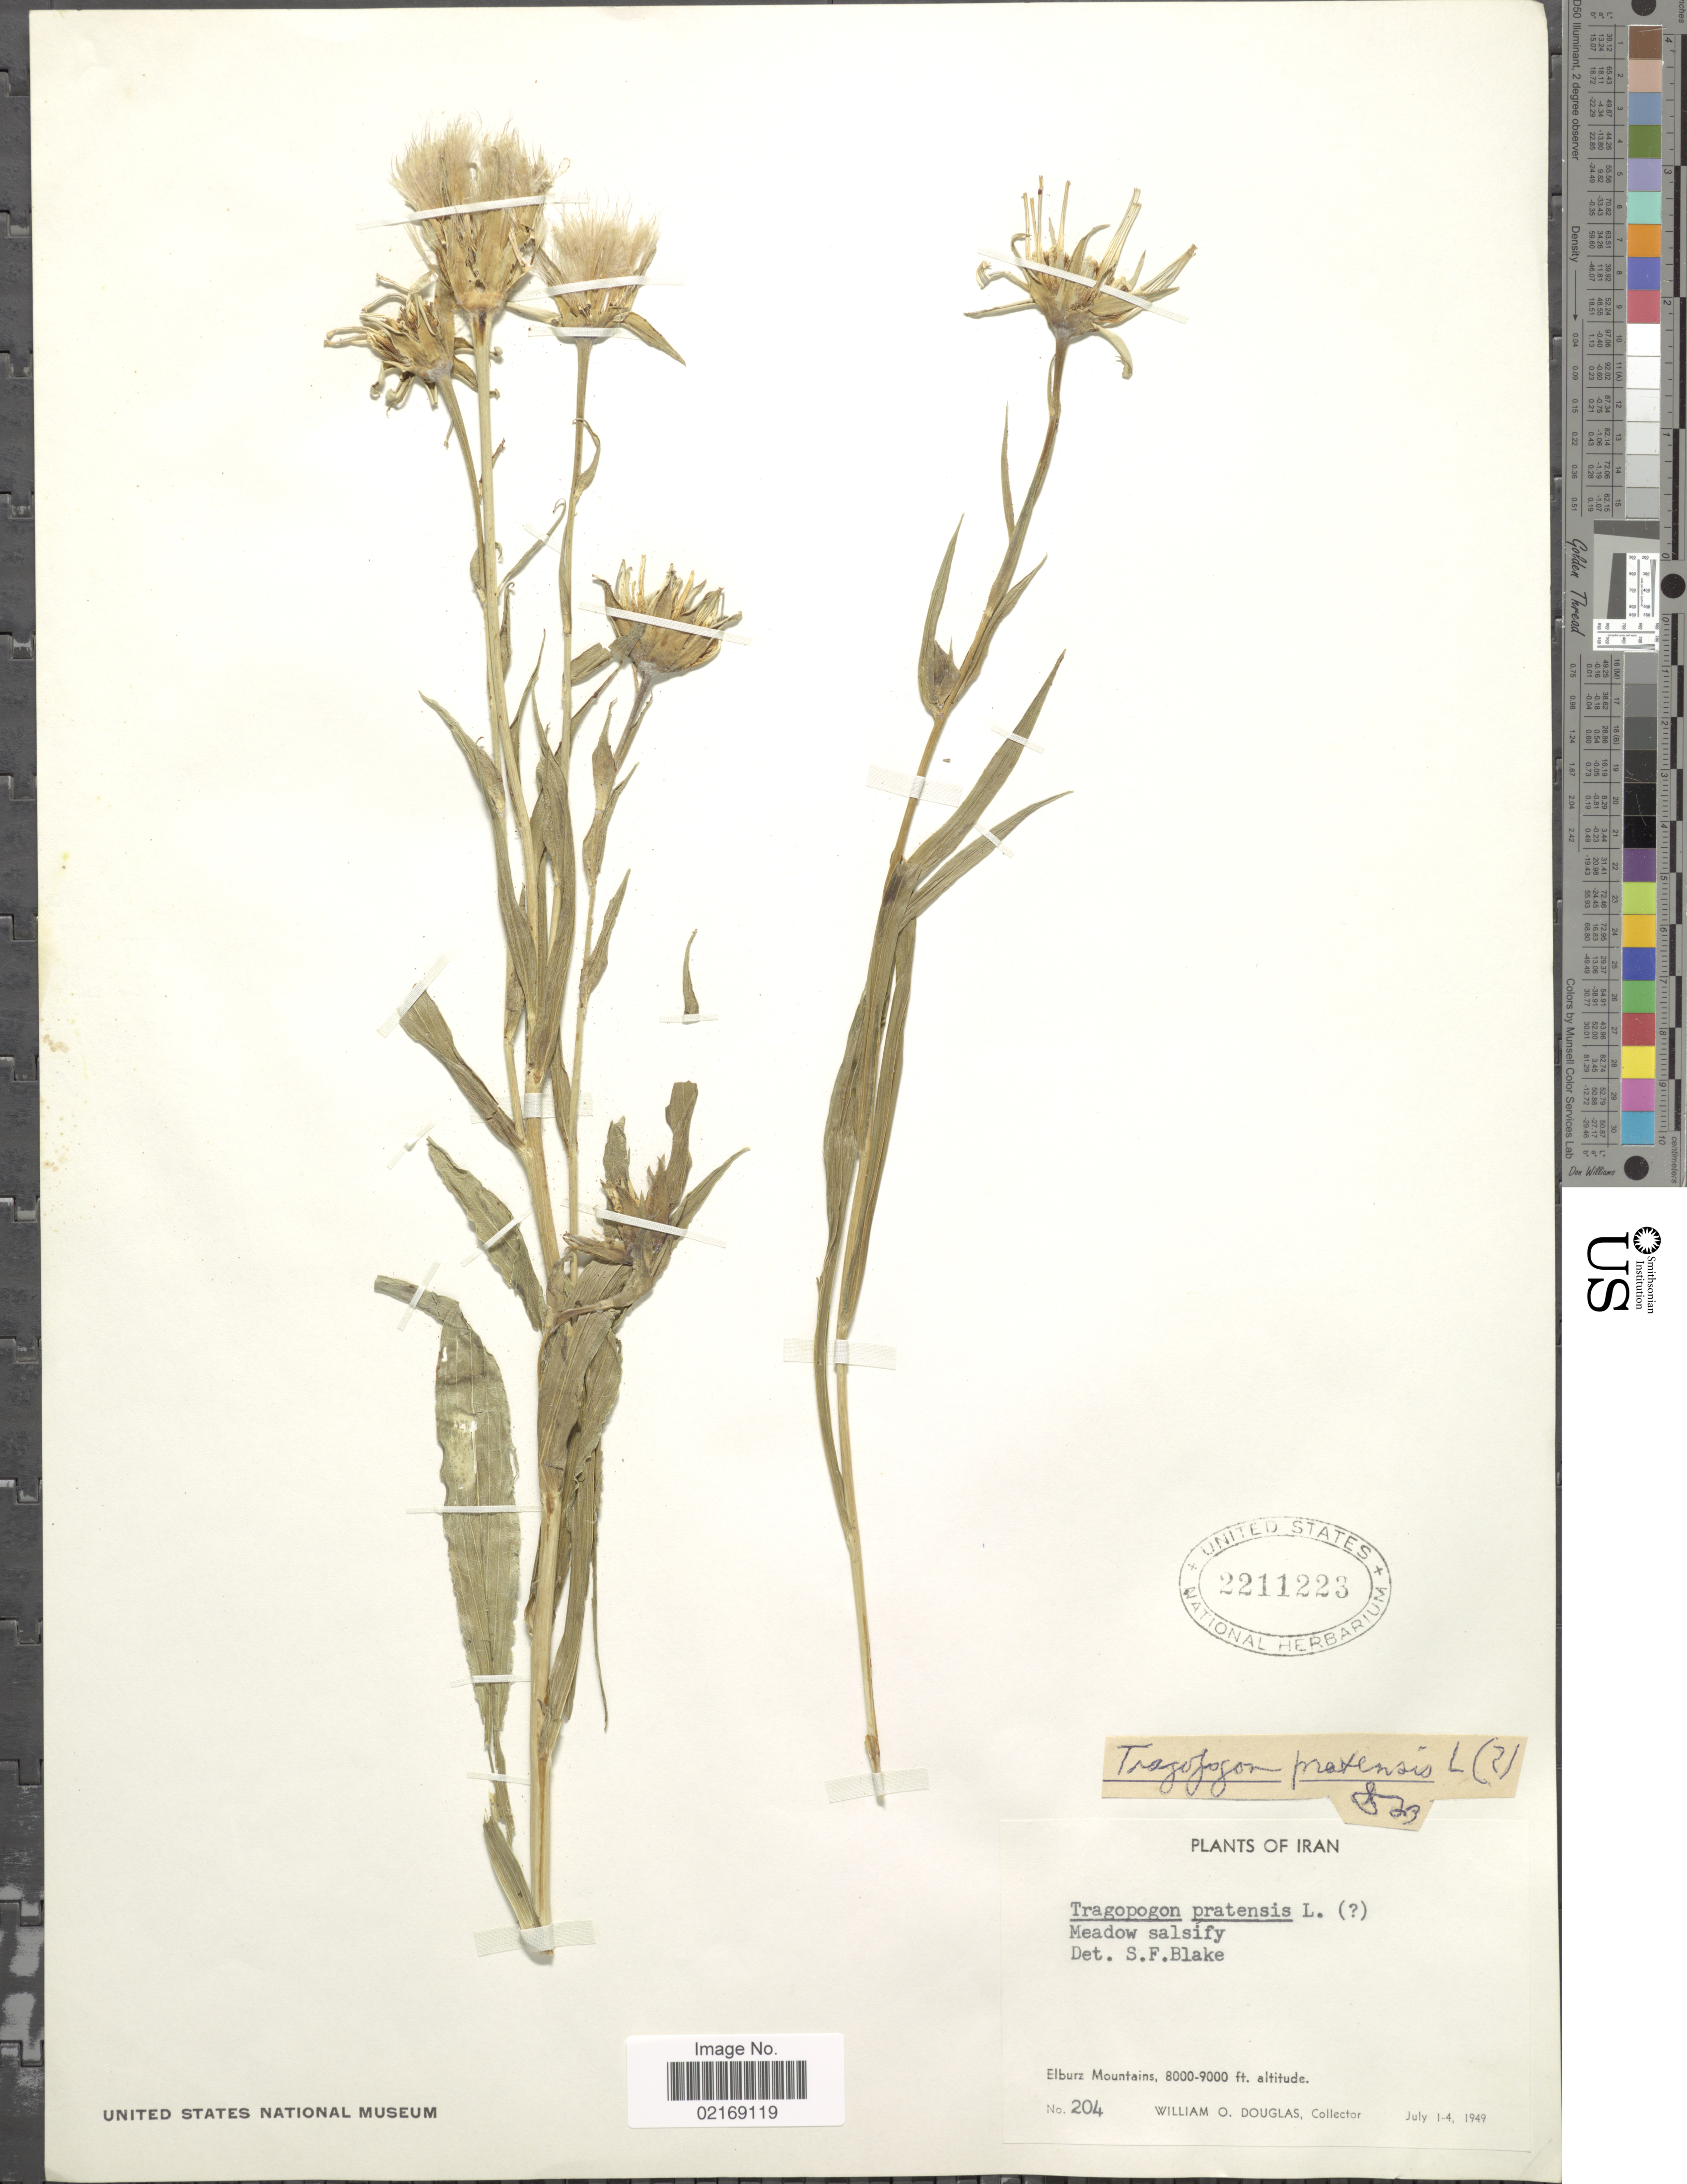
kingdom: Plantae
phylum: Tracheophyta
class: Magnoliopsida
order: Asterales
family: Asteraceae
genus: Tragopogon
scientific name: Tragopogon pratensis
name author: L.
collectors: W. Douglas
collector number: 204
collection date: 1949-07-01/1949-07-04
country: Iran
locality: Elburz Mountains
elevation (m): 2438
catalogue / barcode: US 2211223